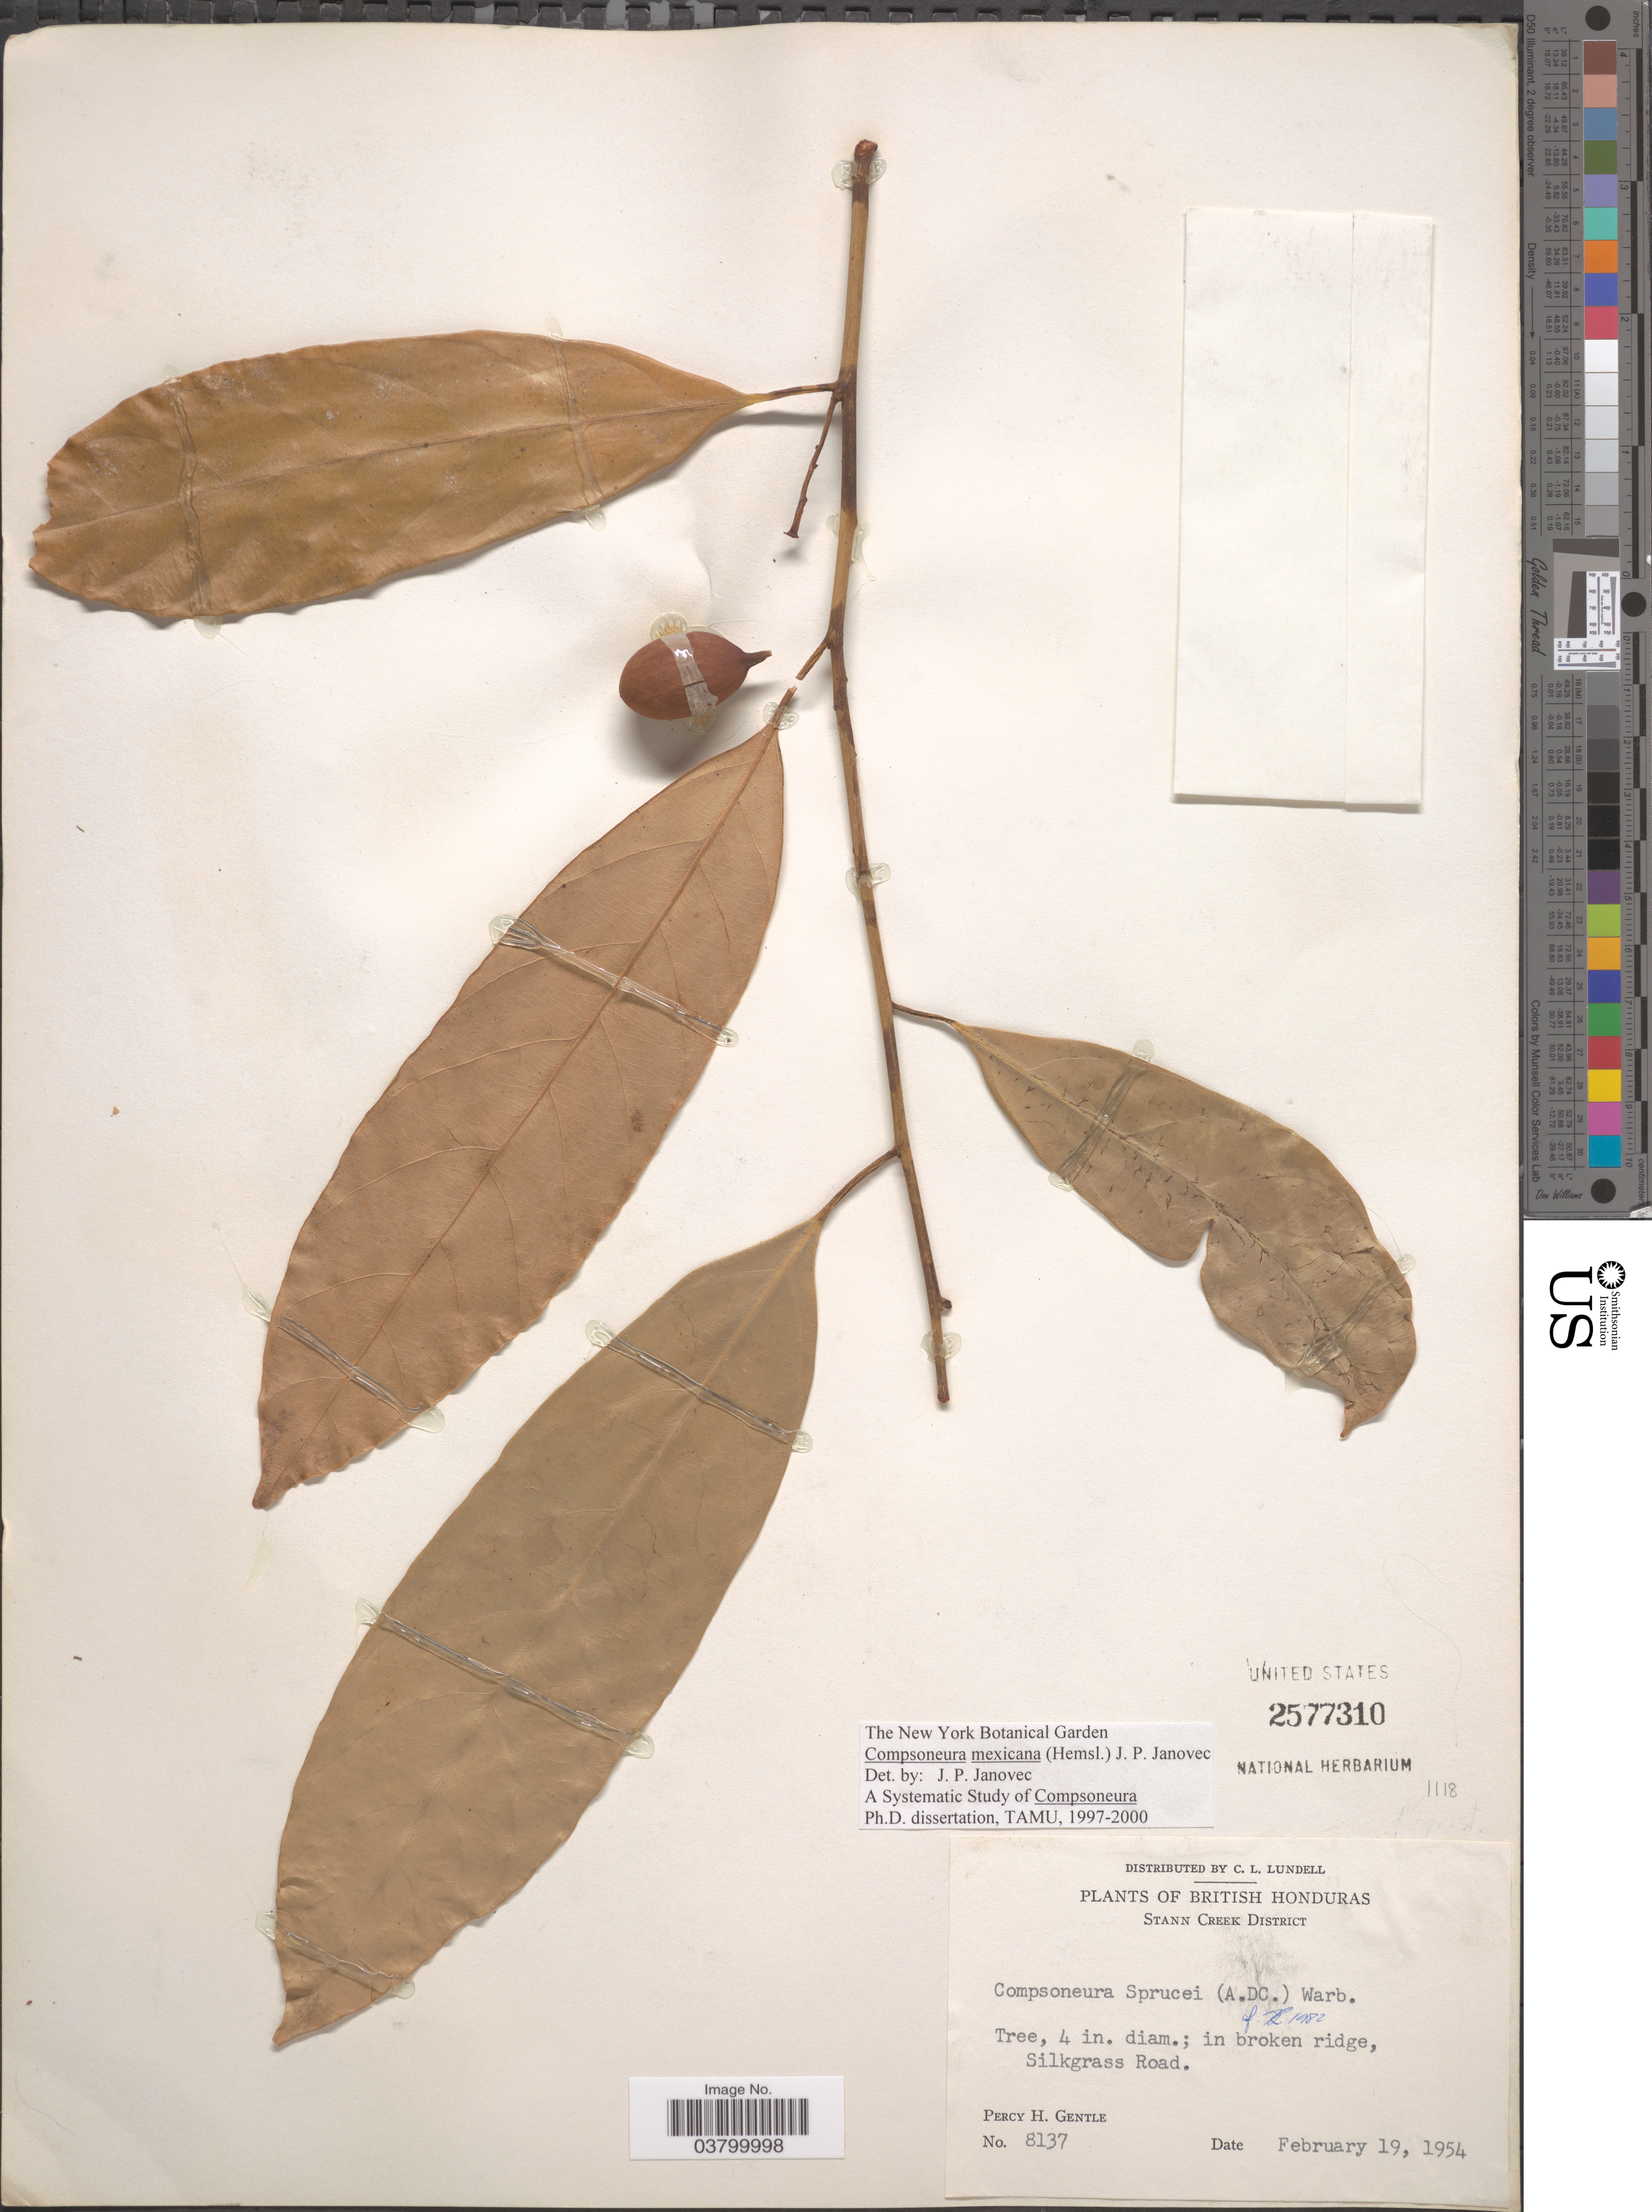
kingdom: Plantae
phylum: Tracheophyta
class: Magnoliopsida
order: Magnoliales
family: Myristicaceae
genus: Compsoneura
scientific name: Compsoneura sprucei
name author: (A. DC.) Warb.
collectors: P. H. Gentle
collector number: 8137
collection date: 1954-02-19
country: Belize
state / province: Stann Creek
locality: British Honduras. Stann Creek District. In broken ridge, Silkgrass Road.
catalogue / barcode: US 2577310